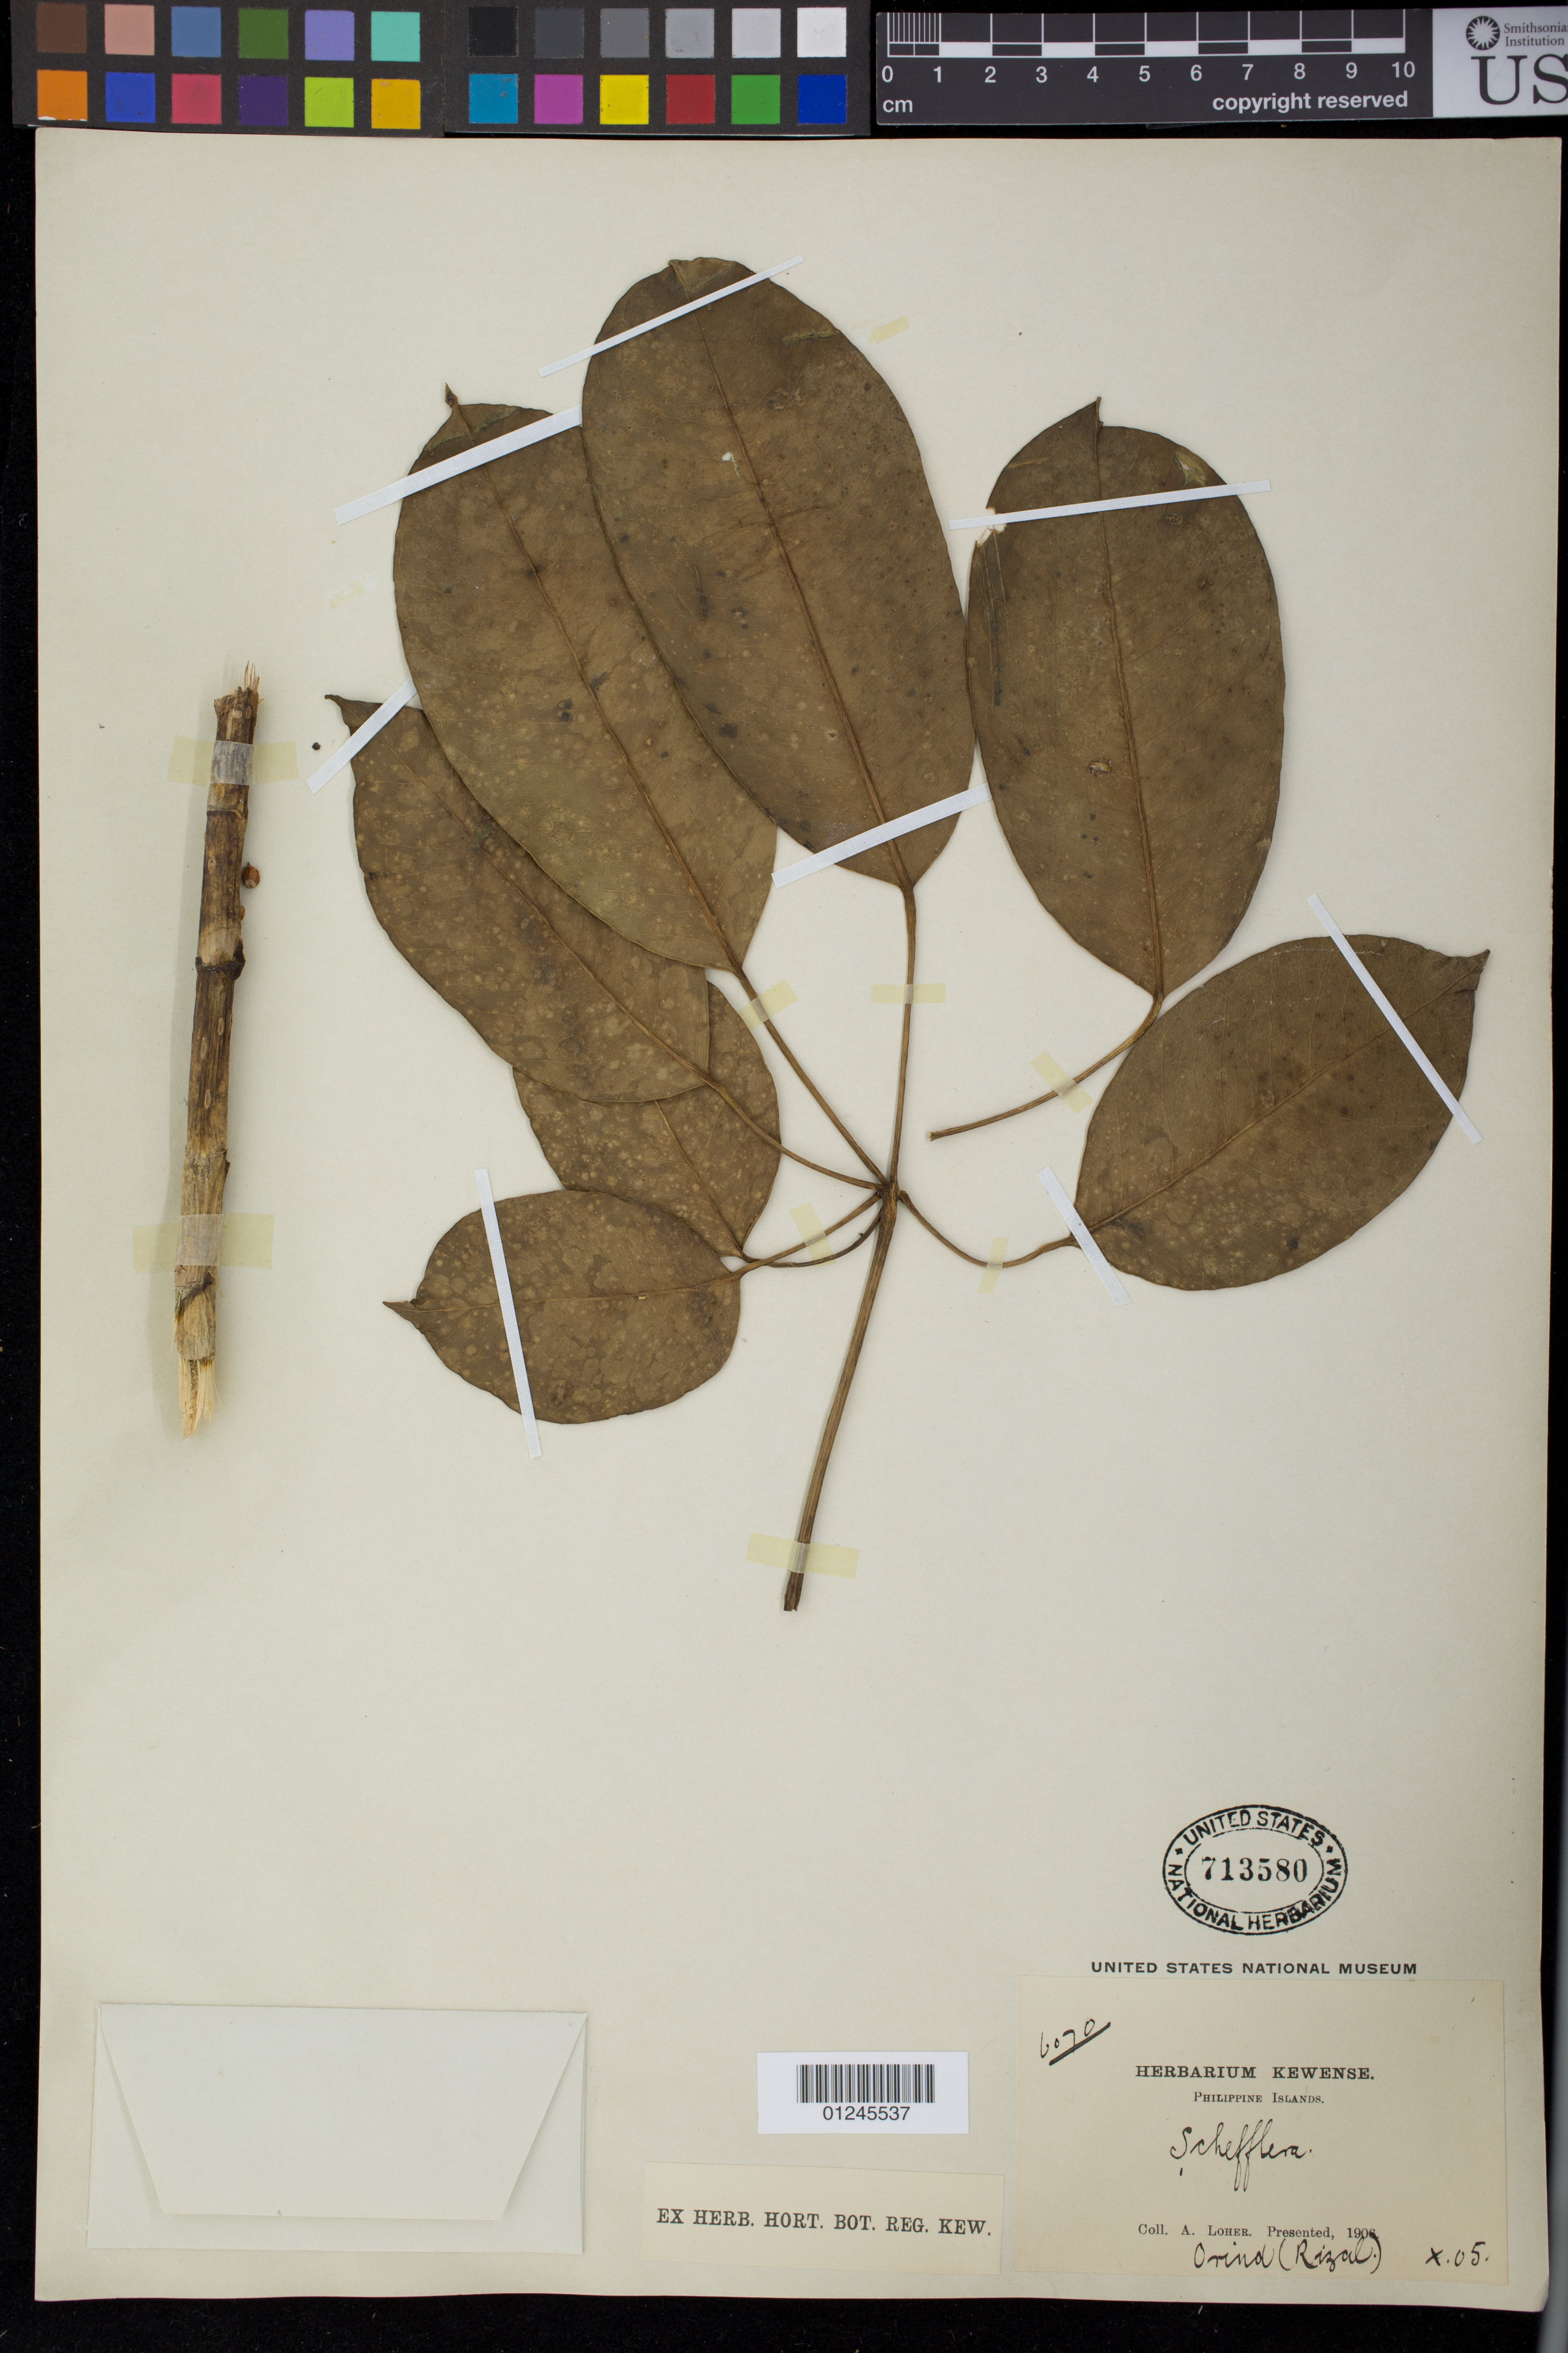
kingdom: Plantae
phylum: Tracheophyta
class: Magnoliopsida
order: Apiales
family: Araliaceae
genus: Schefflera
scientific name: Schefflera sp.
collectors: A. Loher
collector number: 6070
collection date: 1905-10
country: Philippines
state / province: Calabarzon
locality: Orind (Rizal)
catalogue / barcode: US 713580